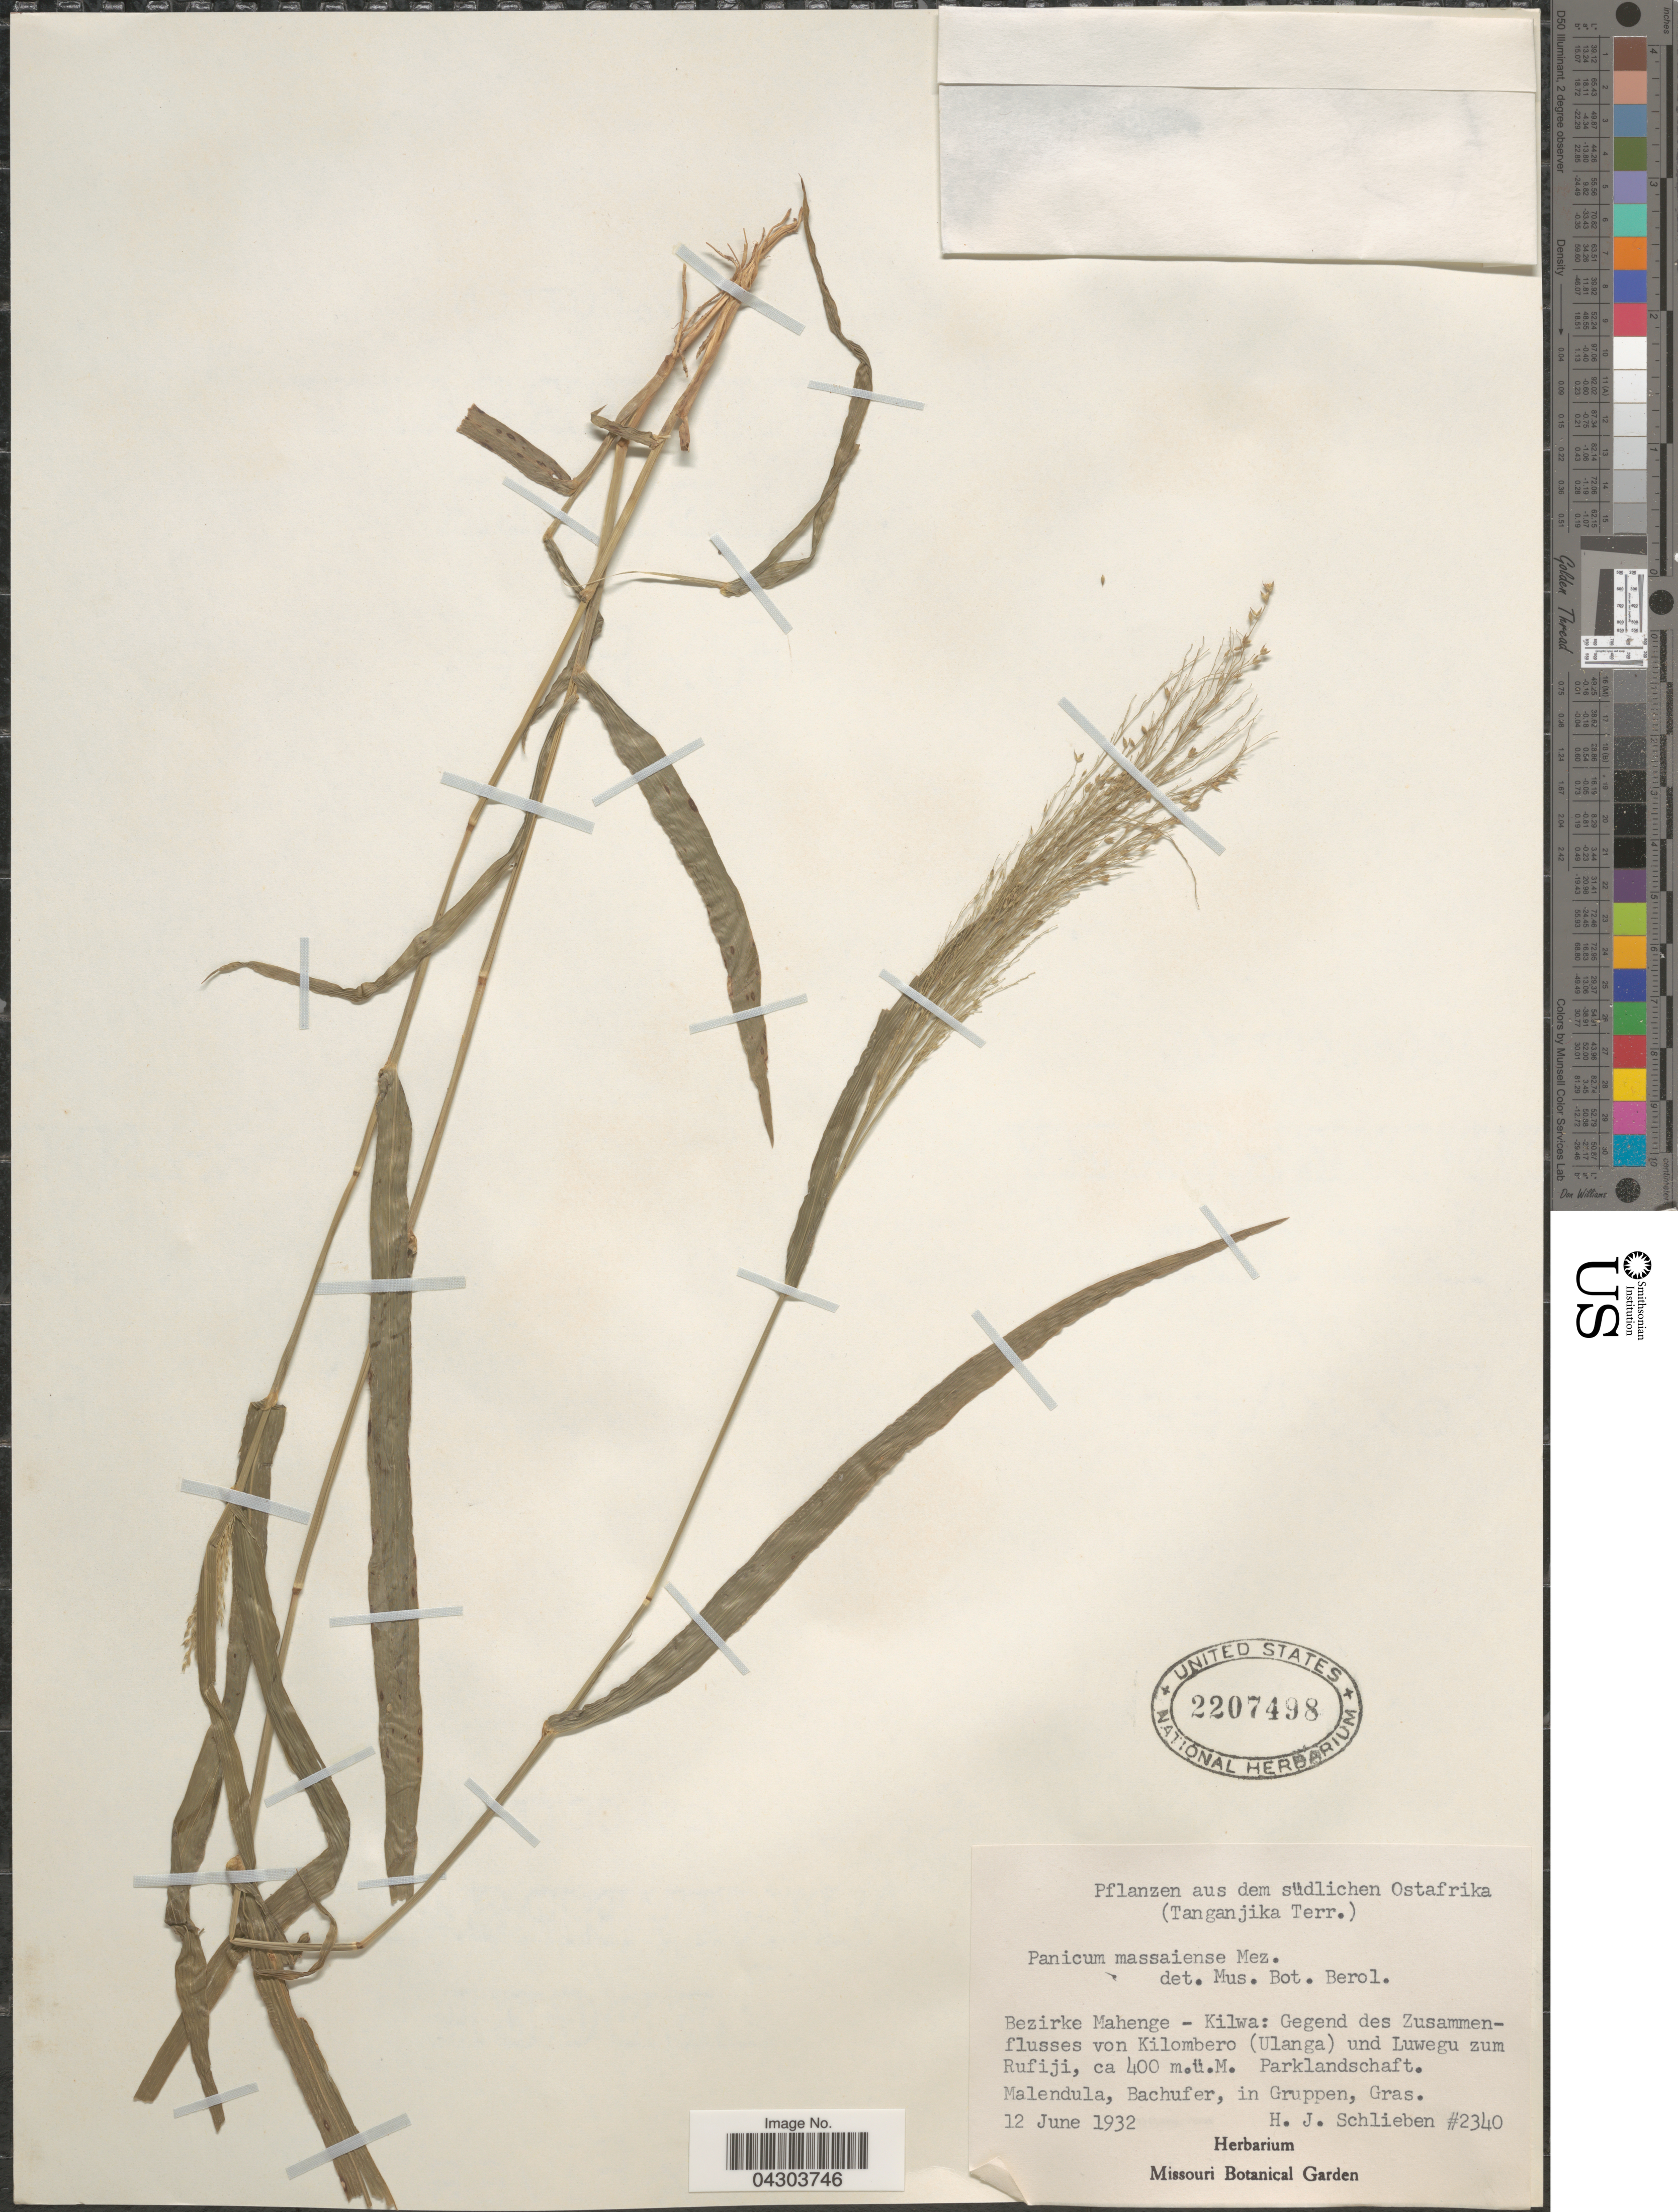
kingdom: Plantae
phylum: Tracheophyta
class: Liliopsida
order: Poales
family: Poaceae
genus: Panicum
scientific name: Panicum massaiense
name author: Mez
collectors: H. J. Schlieben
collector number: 2340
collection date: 1932-06-12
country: Tanzania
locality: Südlichen Ostafrika (Tanganjika Terr.). Bezirke Mahenge - Kilwa: Gegende dez Zusammenflusses von Kilombero (Ulanga) und Luwegu zum Rufiji. Parklandschaft.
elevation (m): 400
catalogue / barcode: US 2207498